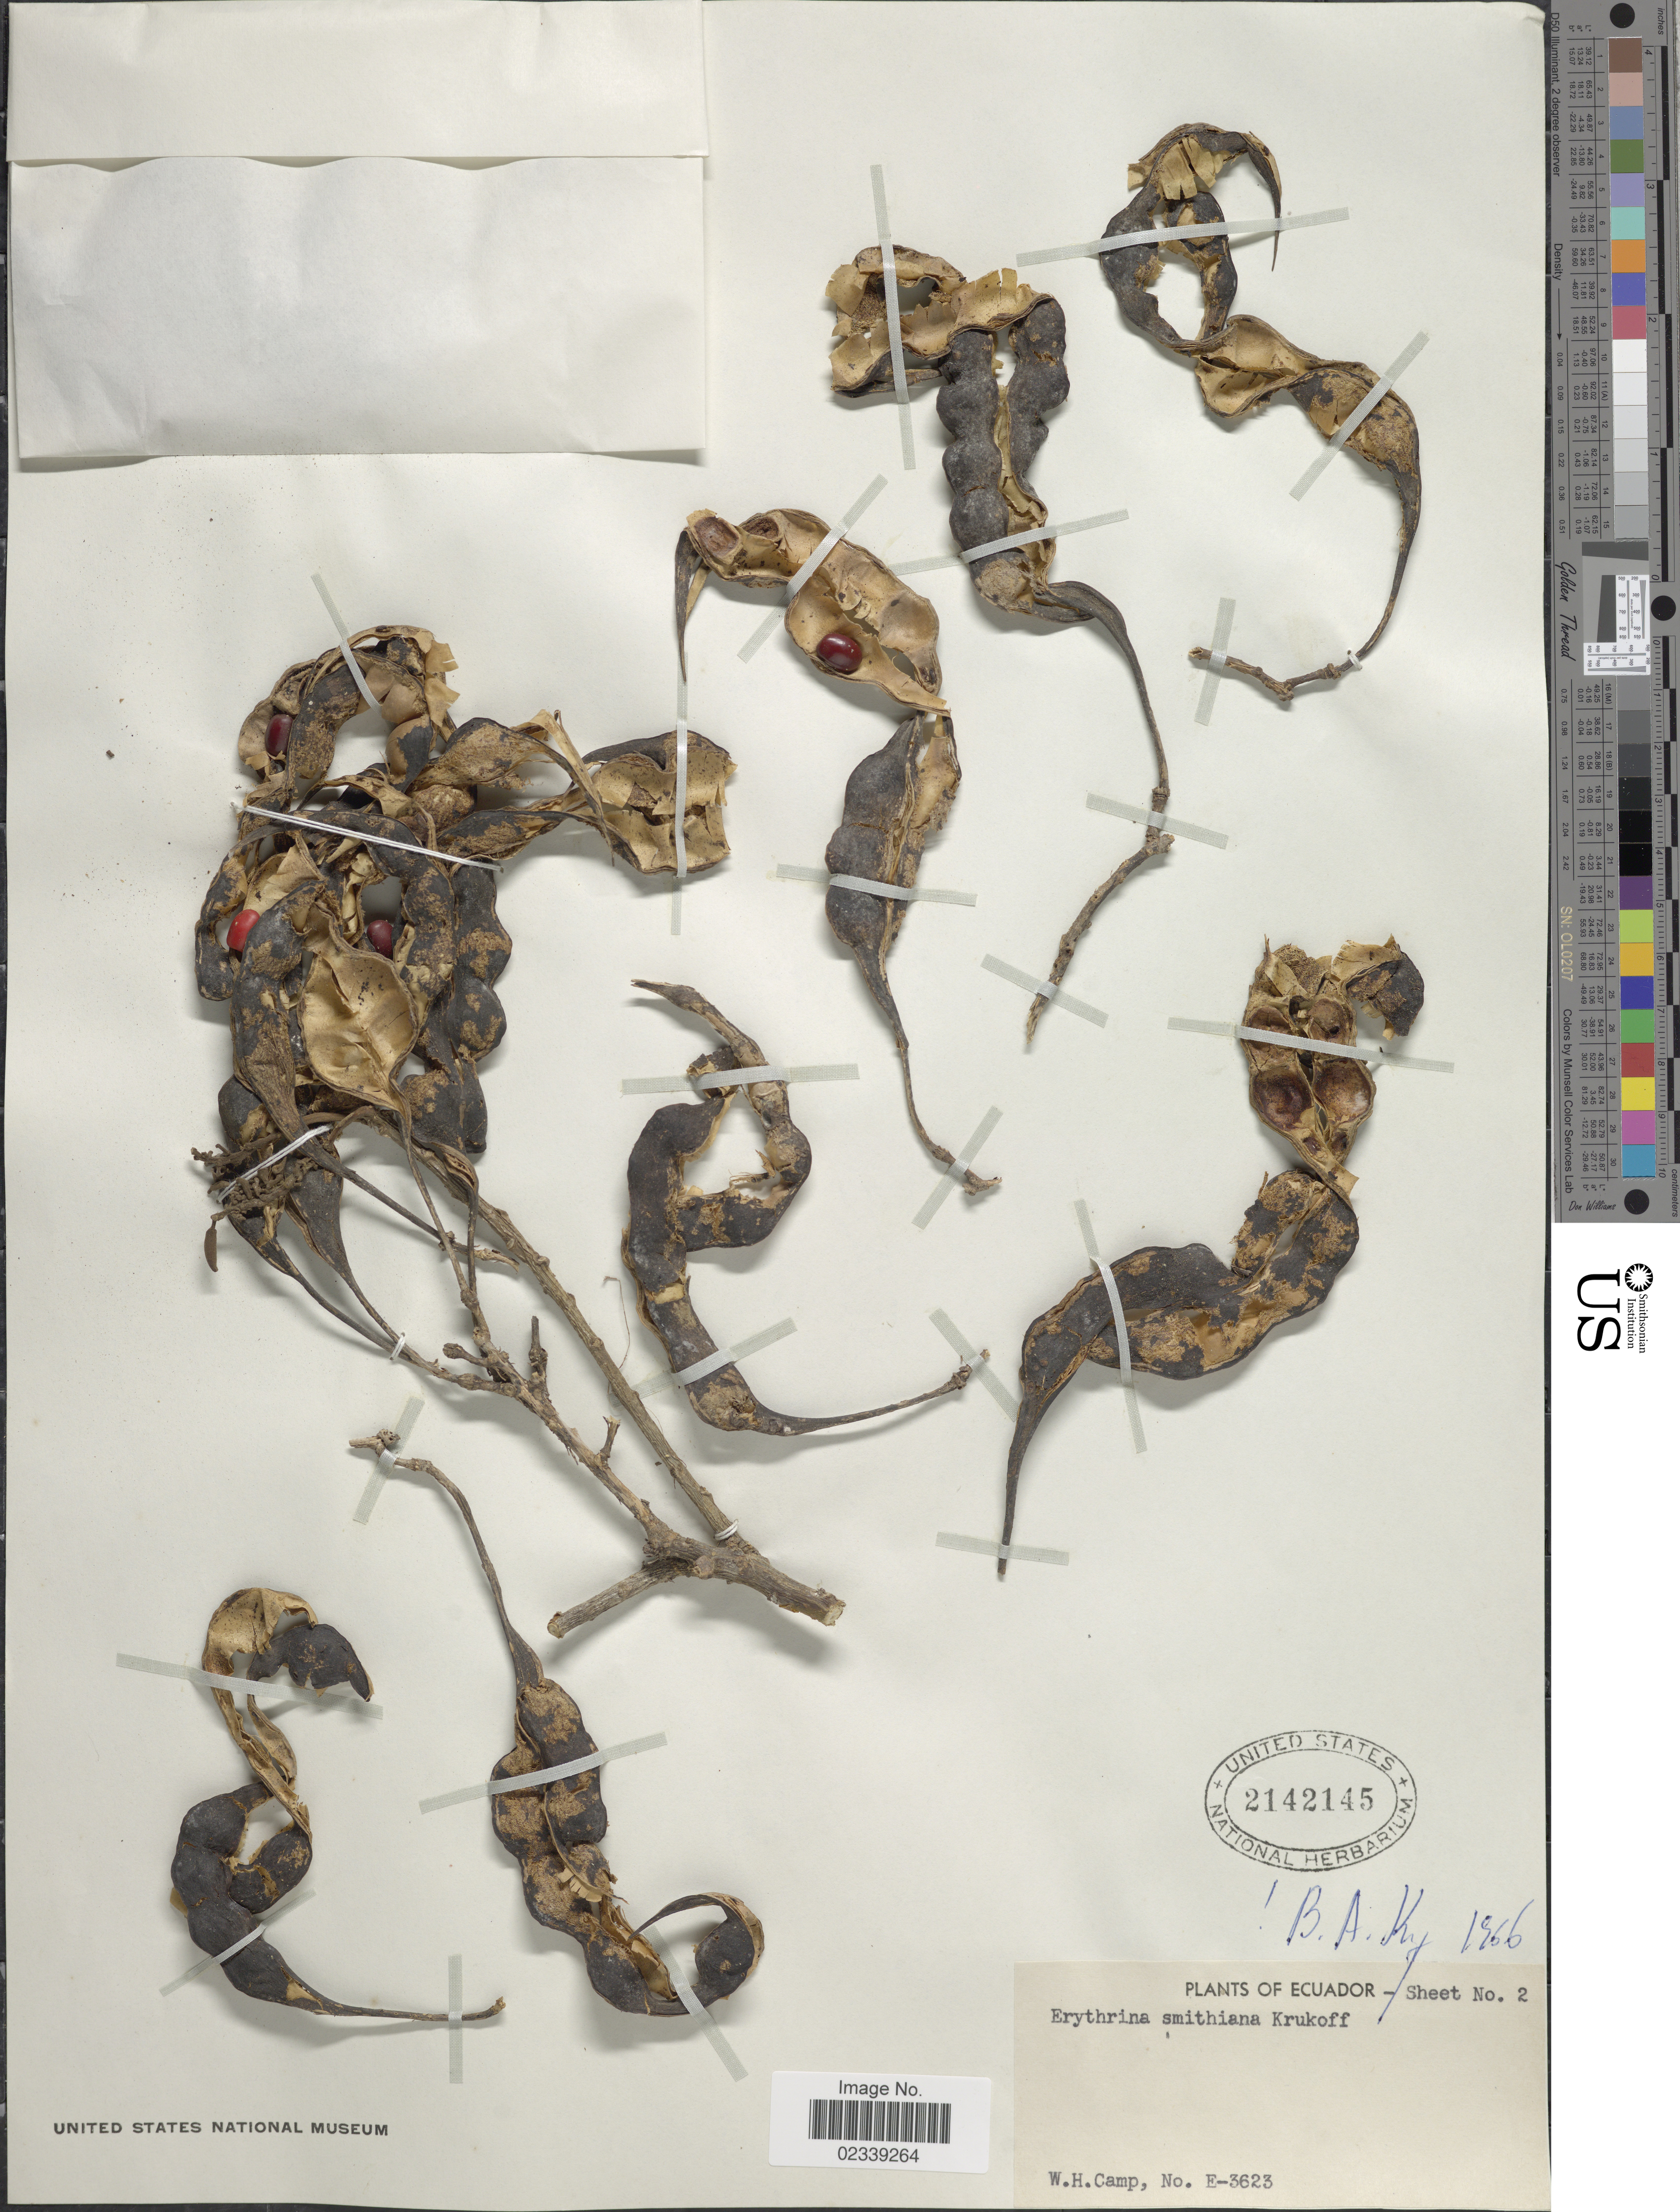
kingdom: Plantae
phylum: Tracheophyta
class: Magnoliopsida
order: Fabales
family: Fabaceae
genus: Erythrina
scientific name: Erythrina smithiana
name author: Krukoff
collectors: W. H. Camp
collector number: E-3623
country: Ecuador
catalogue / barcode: US 2142145